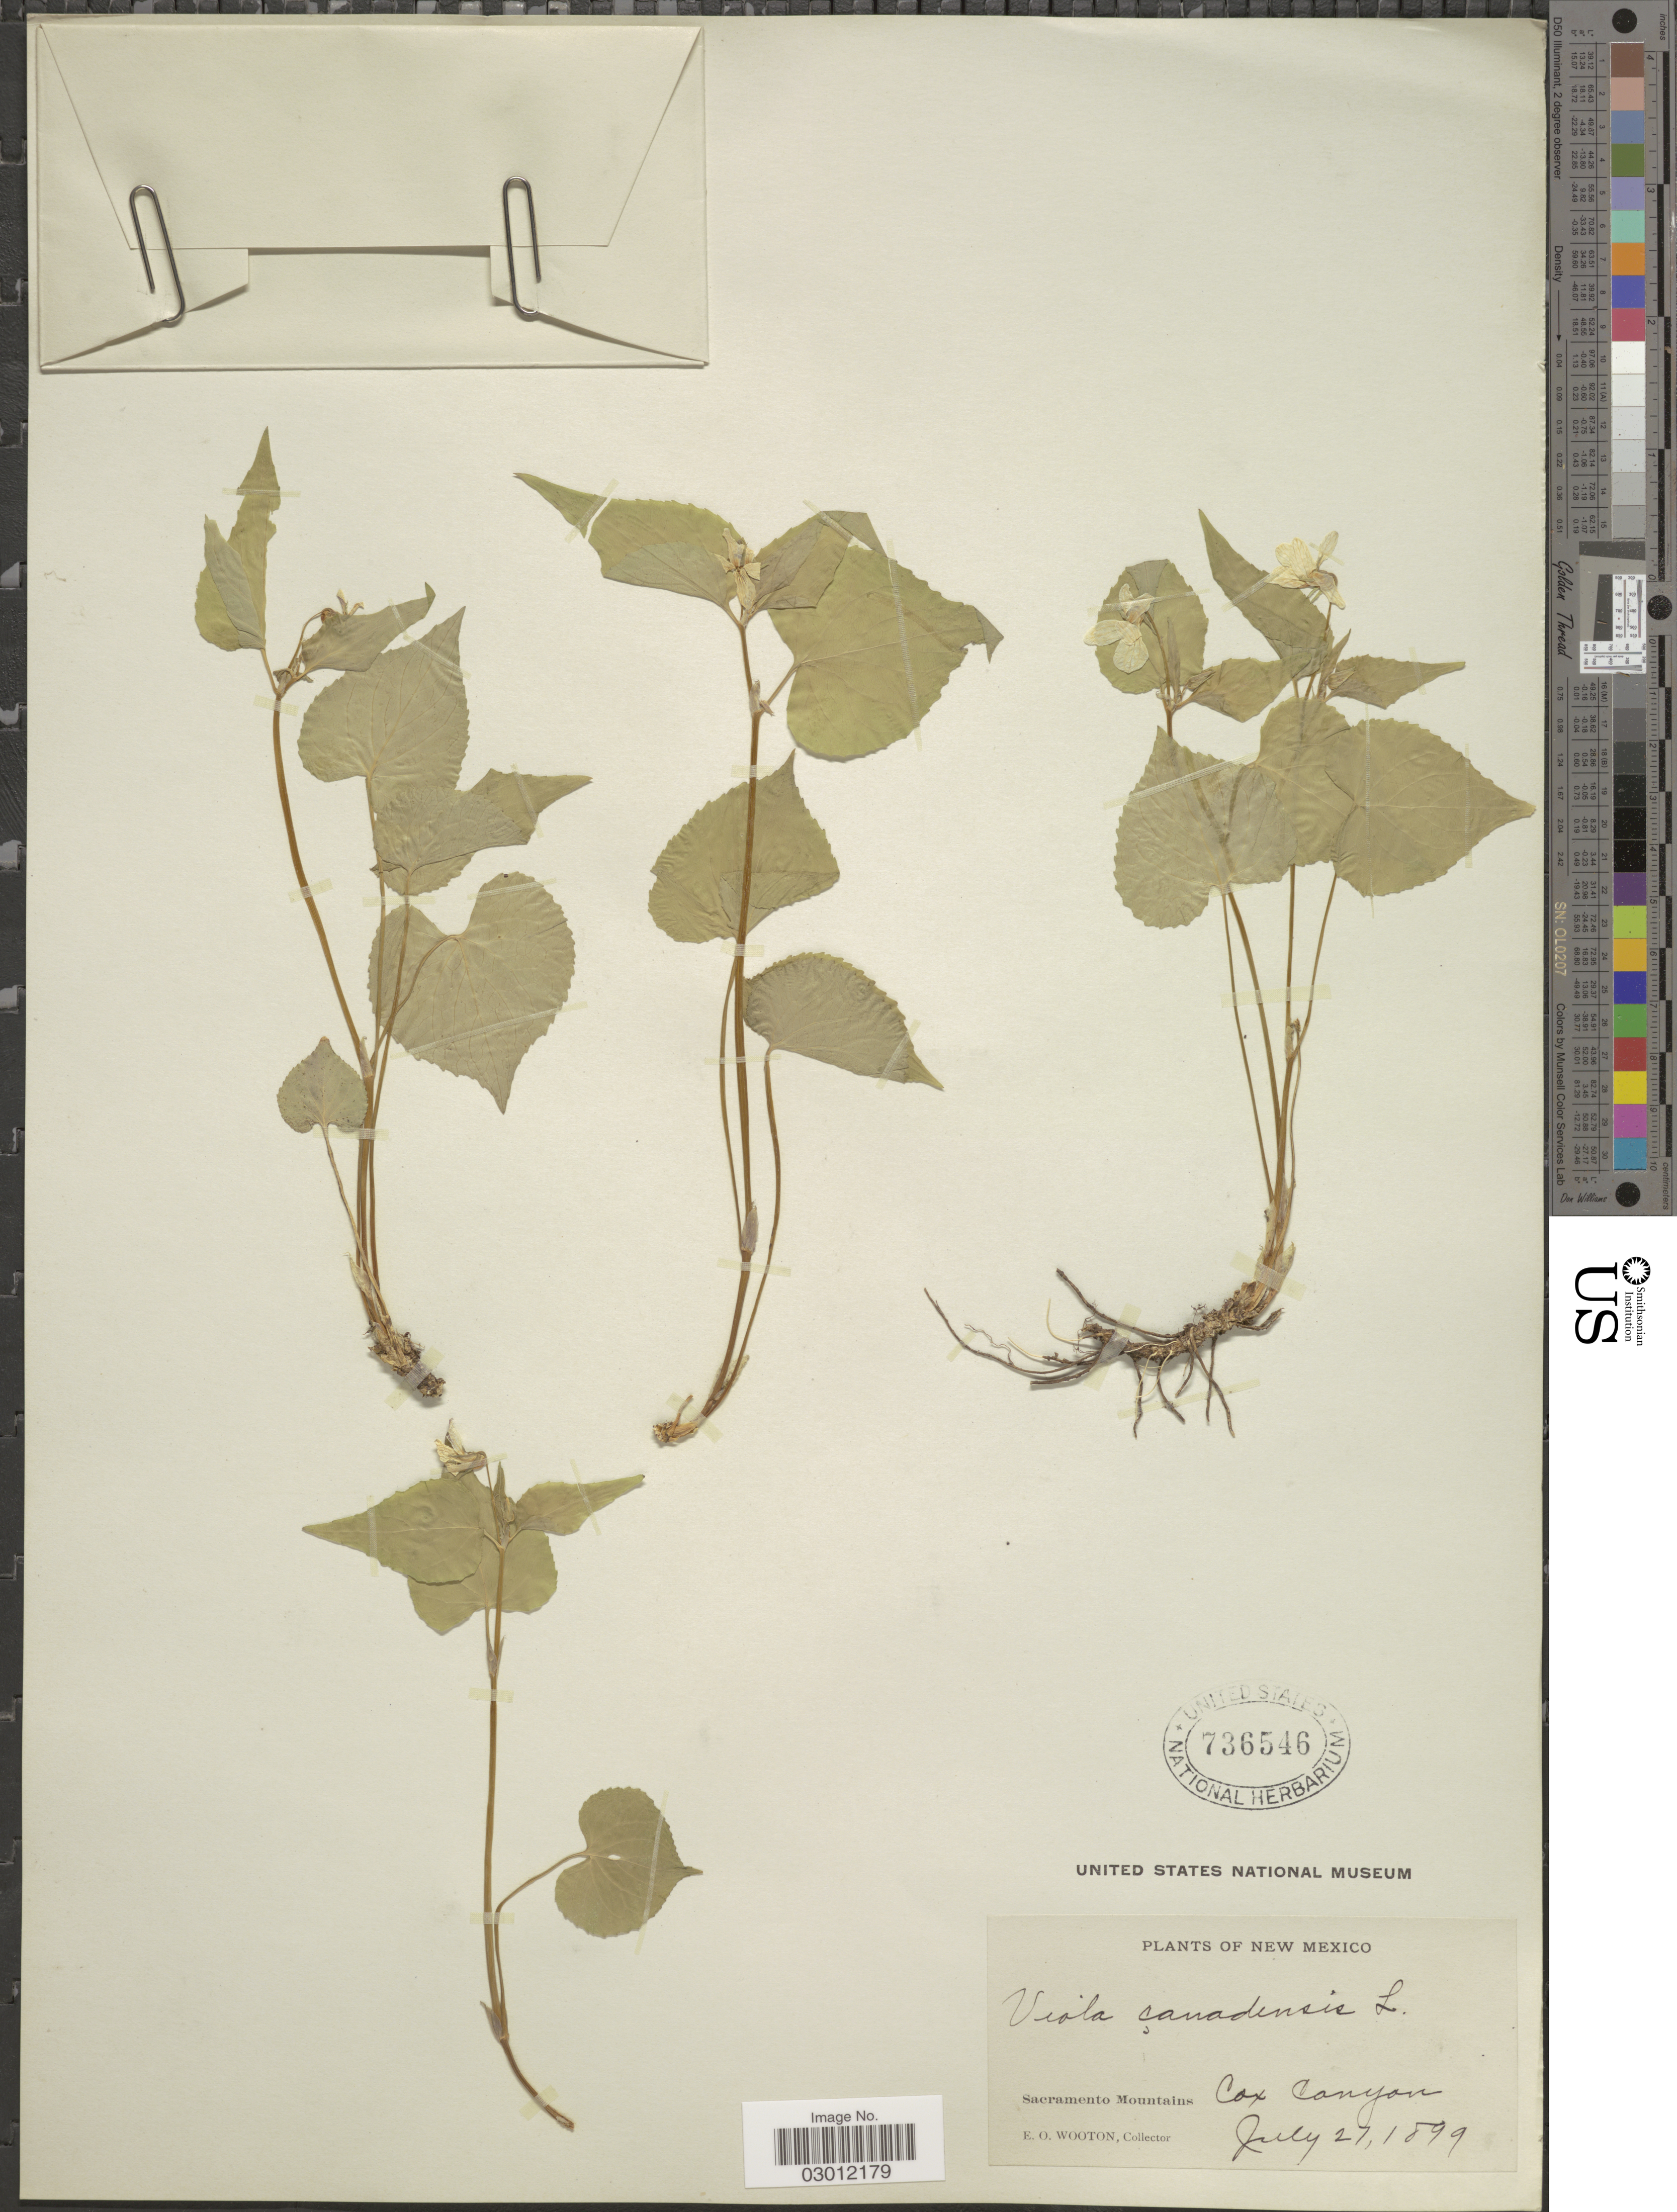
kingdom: Plantae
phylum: Tracheophyta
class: Magnoliopsida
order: Malpighiales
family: Violaceae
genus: Viola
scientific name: Viola canadensis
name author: L.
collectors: E. O. Wooton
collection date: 1899-07-27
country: United States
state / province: New Mexico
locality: Sacramento Mountains, Cox Canyon.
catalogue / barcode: US 736546